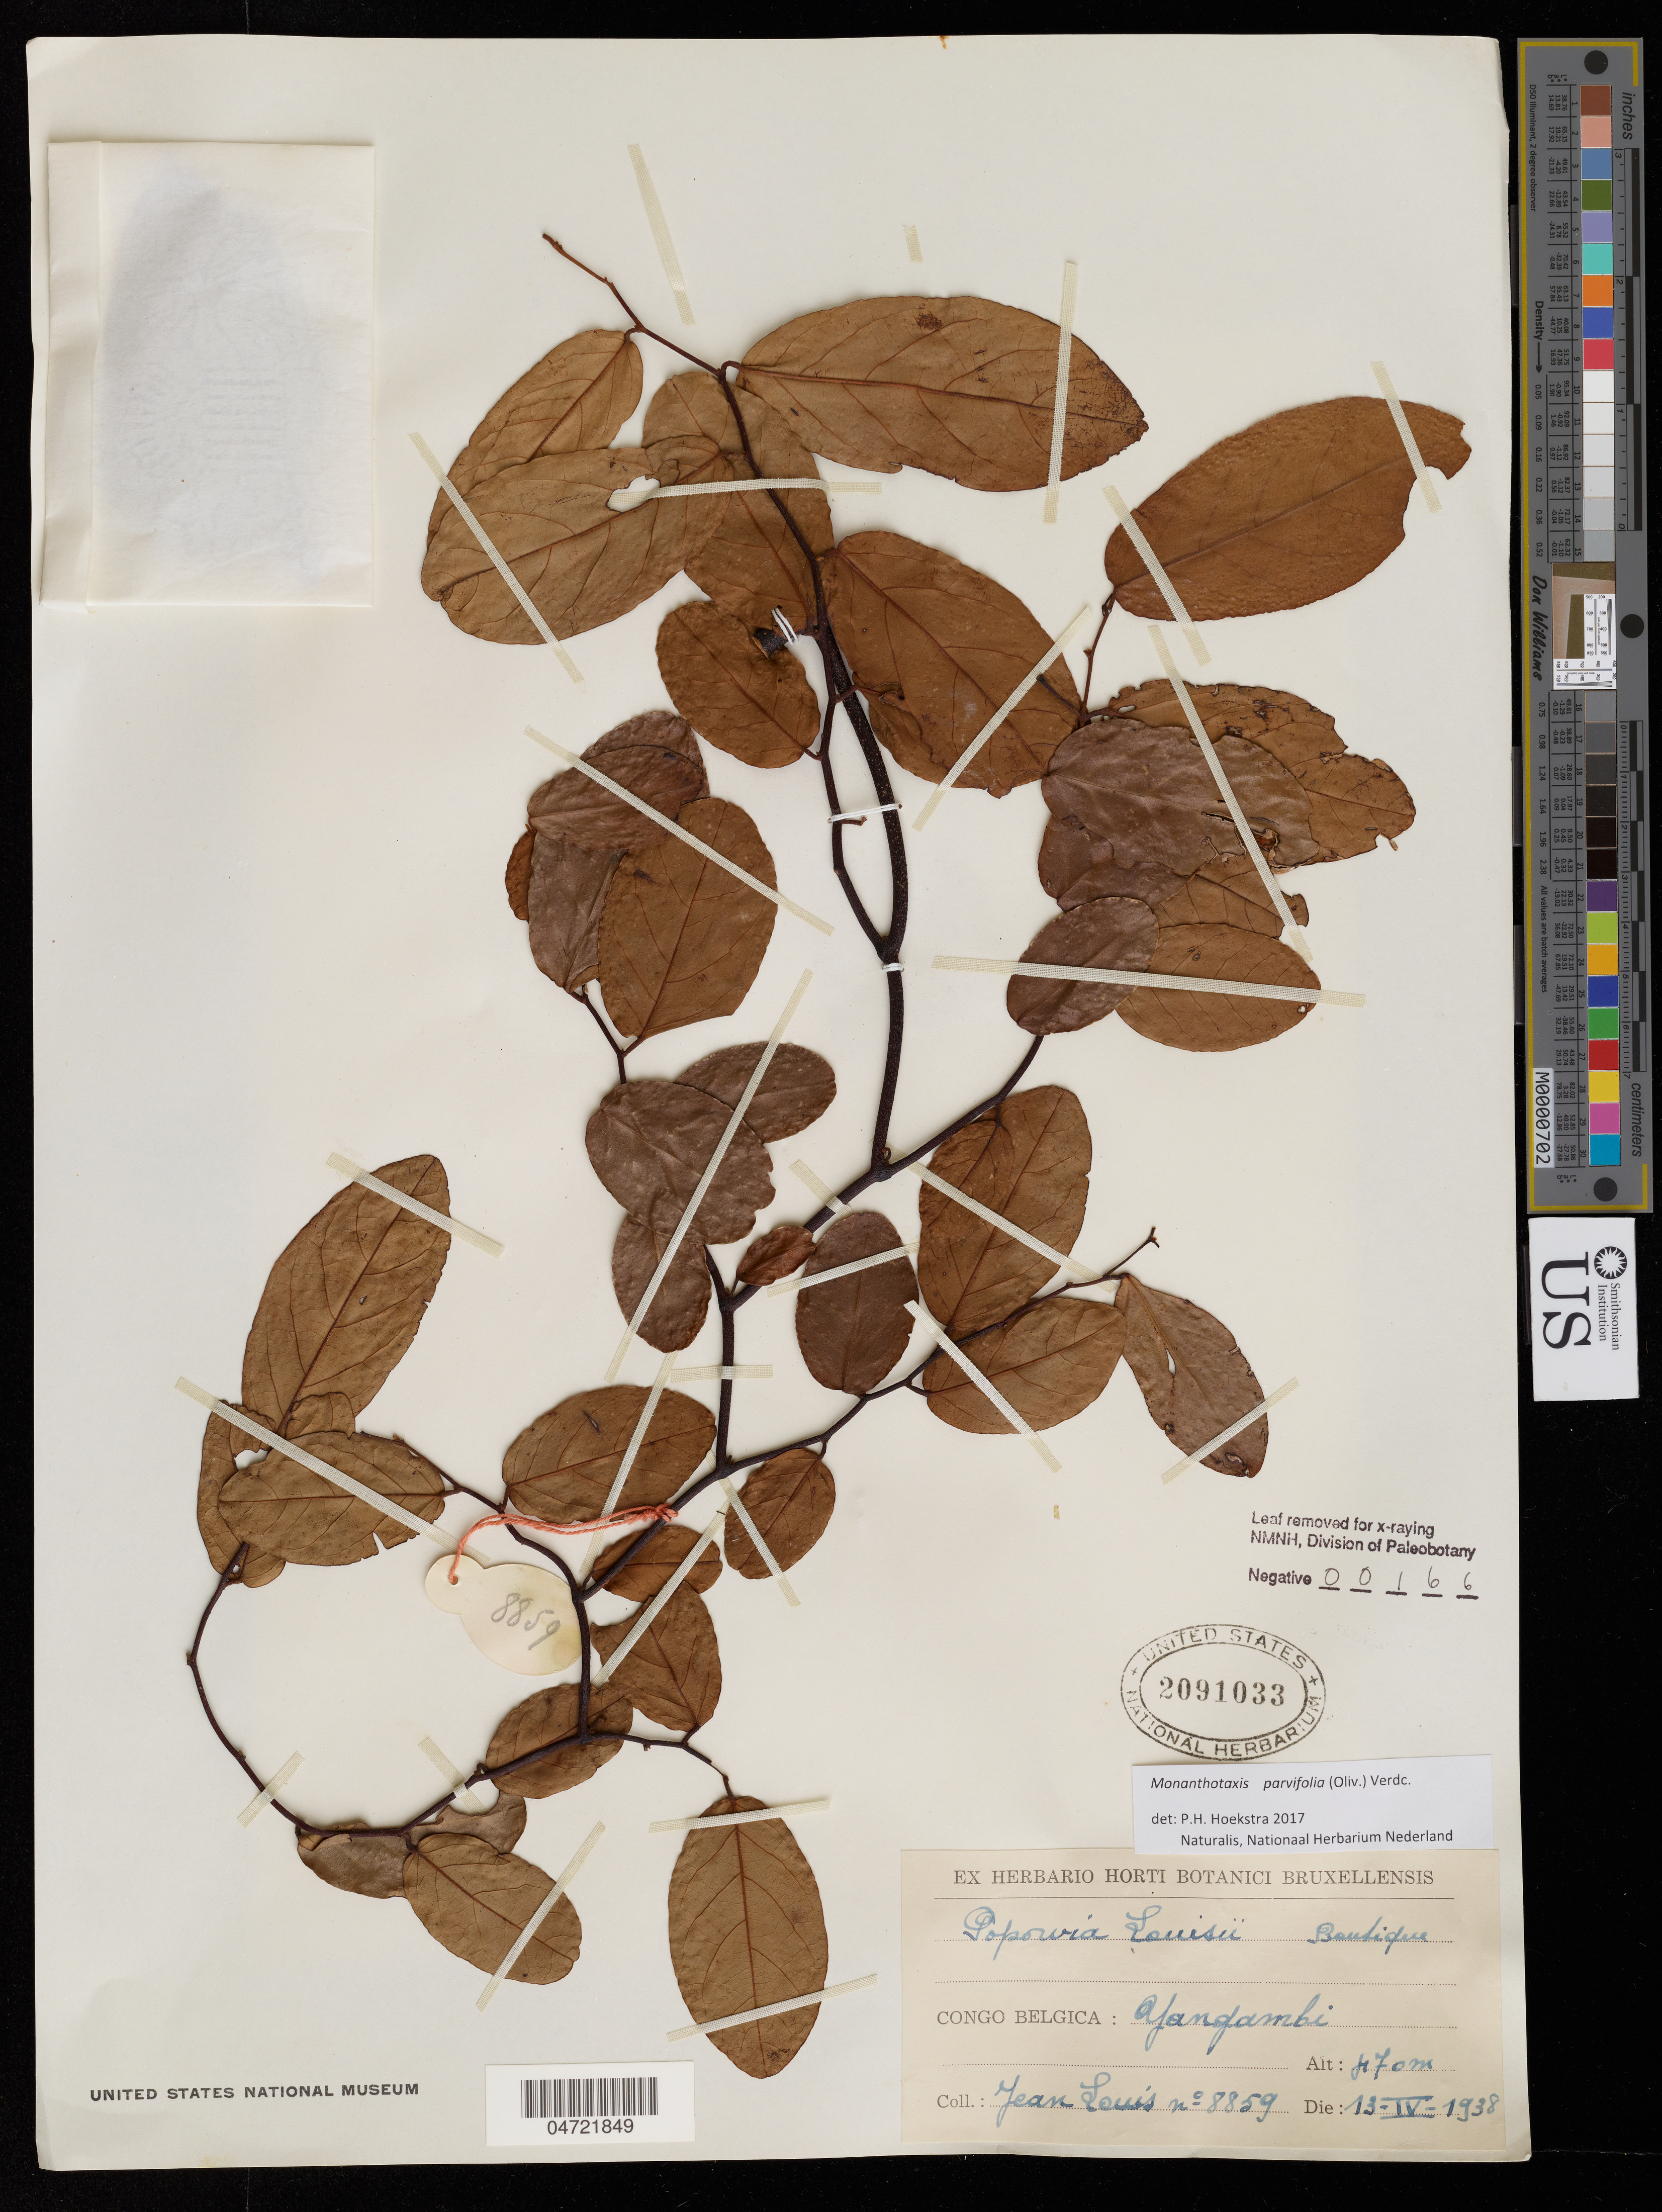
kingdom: Plantae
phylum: Tracheophyta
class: Magnoliopsida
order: Magnoliales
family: Annonaceae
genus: Monanthotaxis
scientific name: Monanthotaxis parvifolia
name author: (Oliv.) Verdc.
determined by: Hoekstra, P. H.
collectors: J. Louis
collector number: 8859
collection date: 1938-04-13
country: Congo, Democratic Republic of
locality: Congo Belgica: Yangambi.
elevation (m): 470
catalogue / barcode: US 2091033